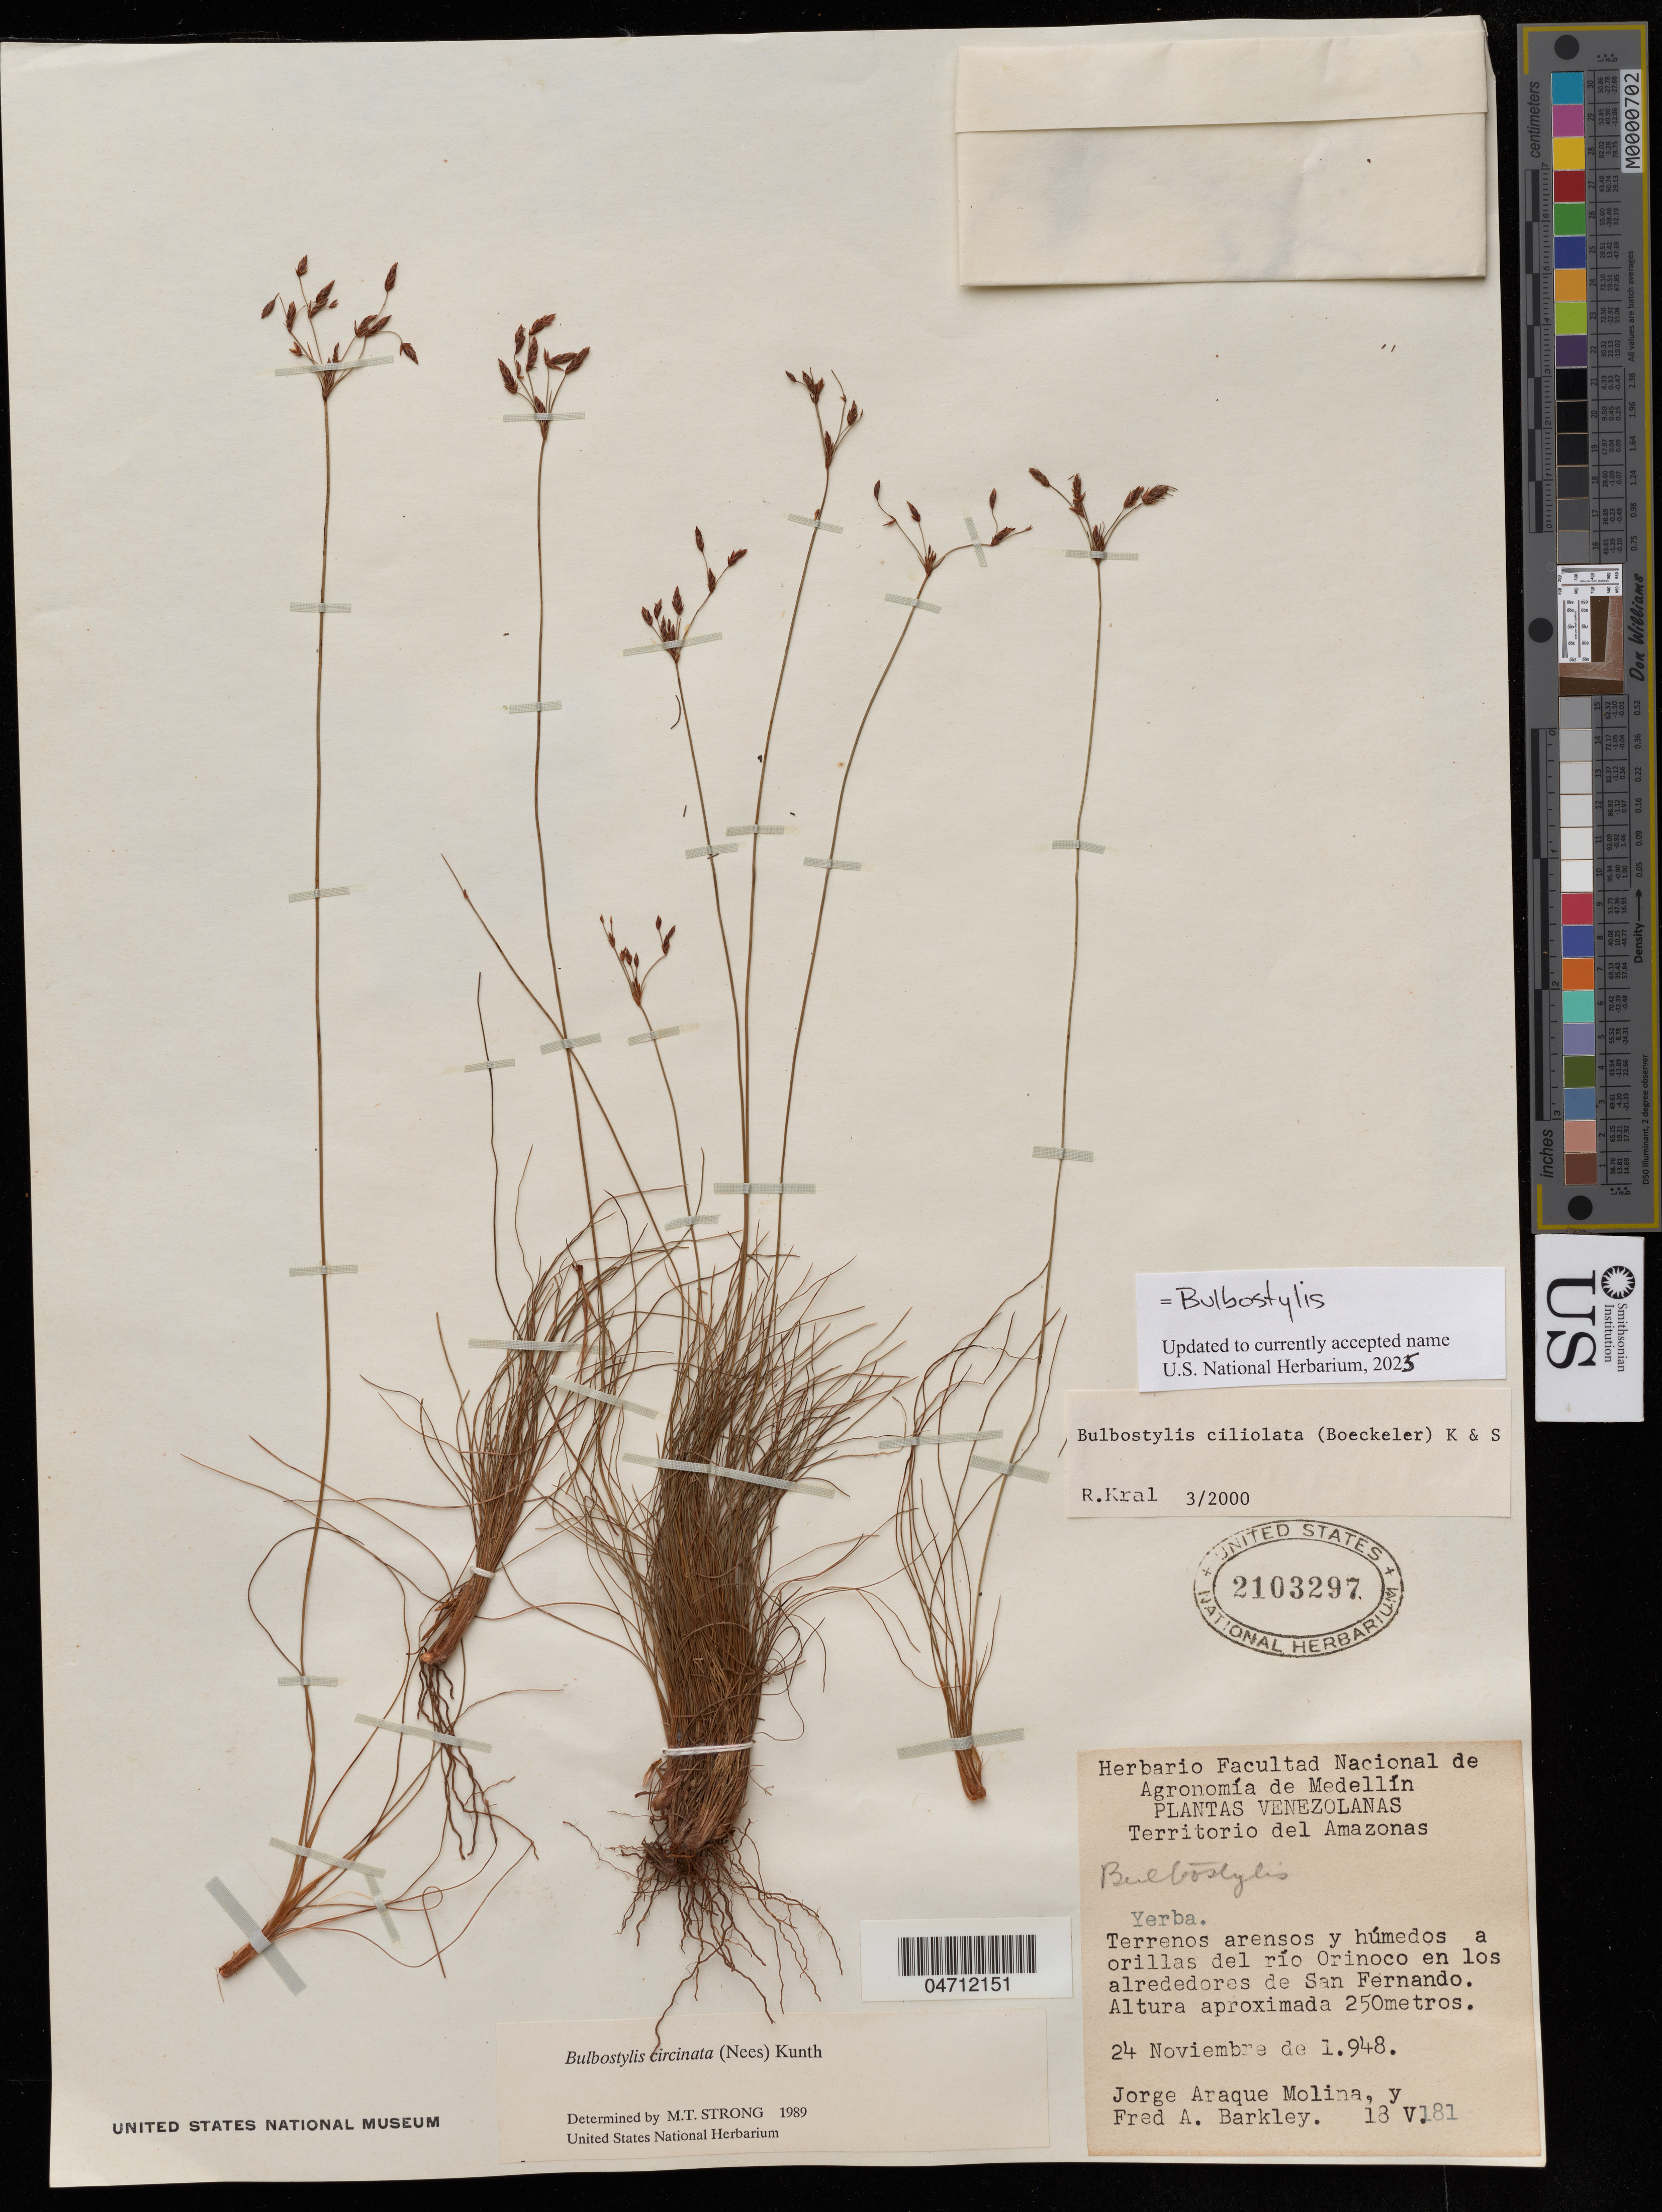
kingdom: Plantae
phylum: Tracheophyta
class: Liliopsida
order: Poales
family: Cyperaceae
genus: Bulbostylis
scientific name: Bulbostylis sp.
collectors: J. A. Molina & F. A. Barkley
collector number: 18V181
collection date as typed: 24-Nov-48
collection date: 1948-11-24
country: Venezuela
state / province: Amazonas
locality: Río Orinoco en los alrededores de San Fernando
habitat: Terrenos arensos y humedos a orillas del Rio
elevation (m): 250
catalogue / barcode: US 2103297